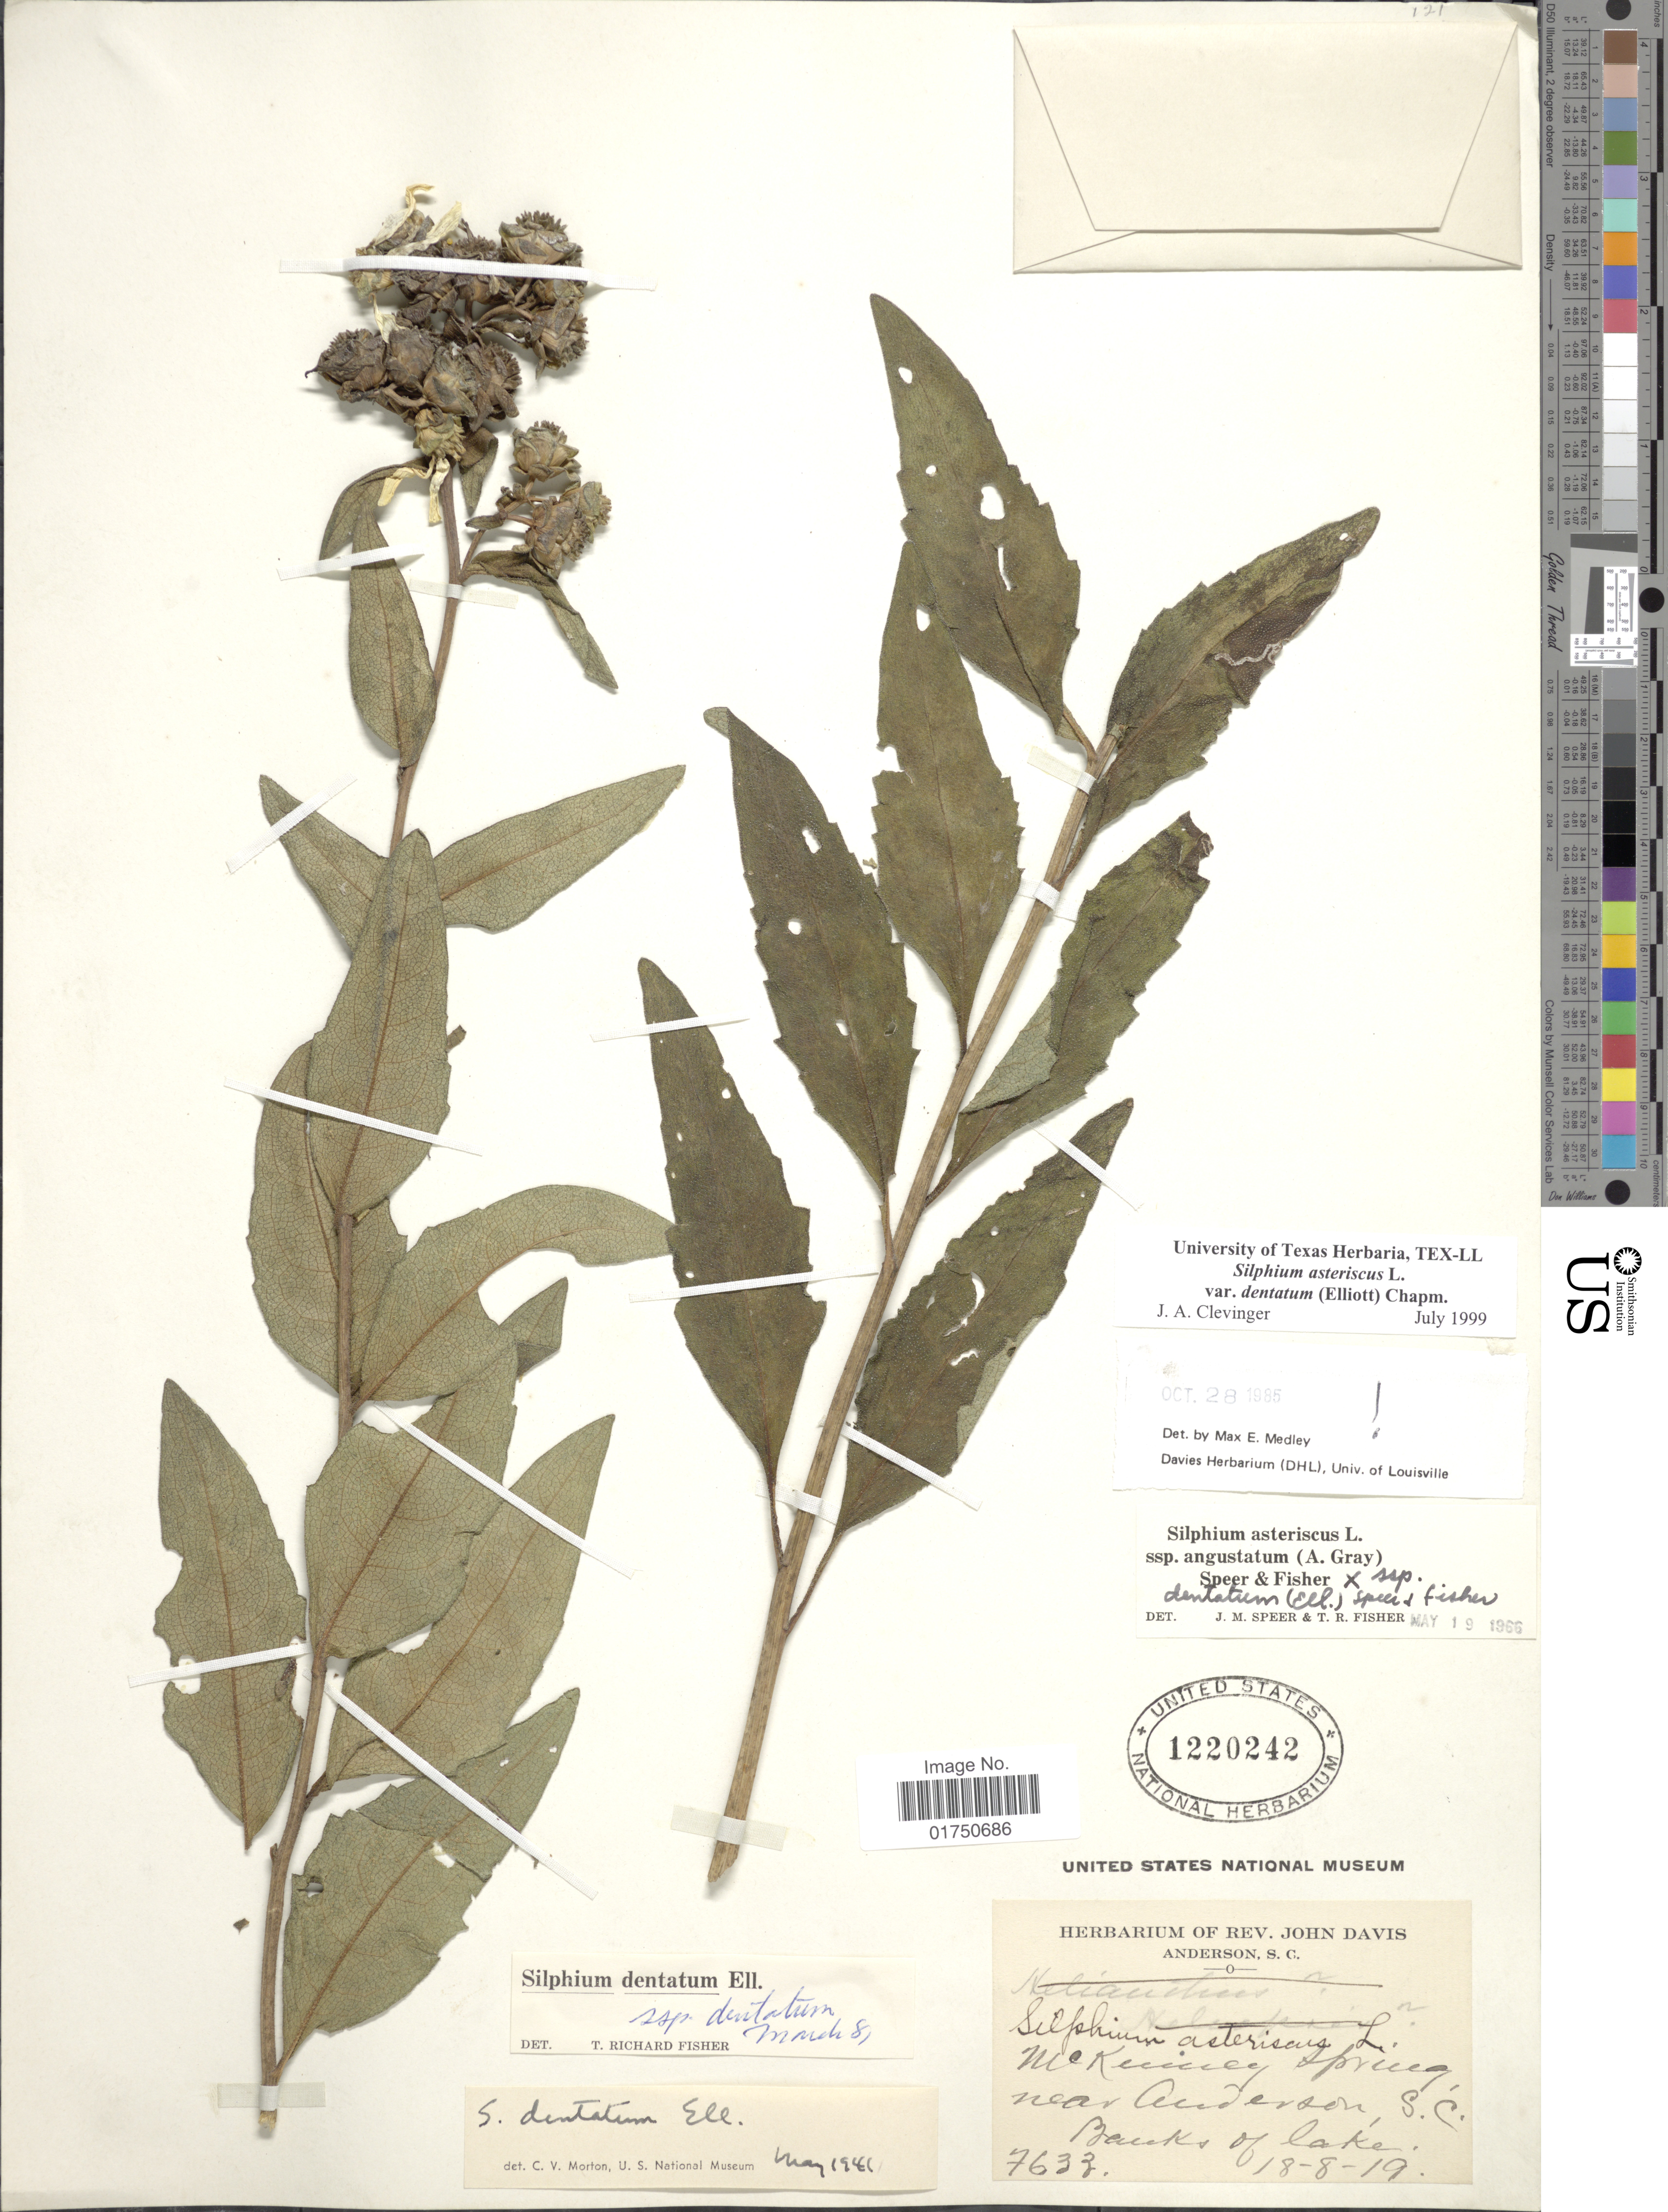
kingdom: Plantae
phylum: Tracheophyta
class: Magnoliopsida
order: Asterales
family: Asteraceae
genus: Silphium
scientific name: Silphium asteriscus var. dentatum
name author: (Elliott) Chapm.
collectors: ex herb. Rev. John Davis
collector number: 7633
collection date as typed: Transcribed d/m/y: 18/8/19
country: United States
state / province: South Carolina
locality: McKinney Spring, near Anderson, S.C. Banks of lake.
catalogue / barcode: US 1220242